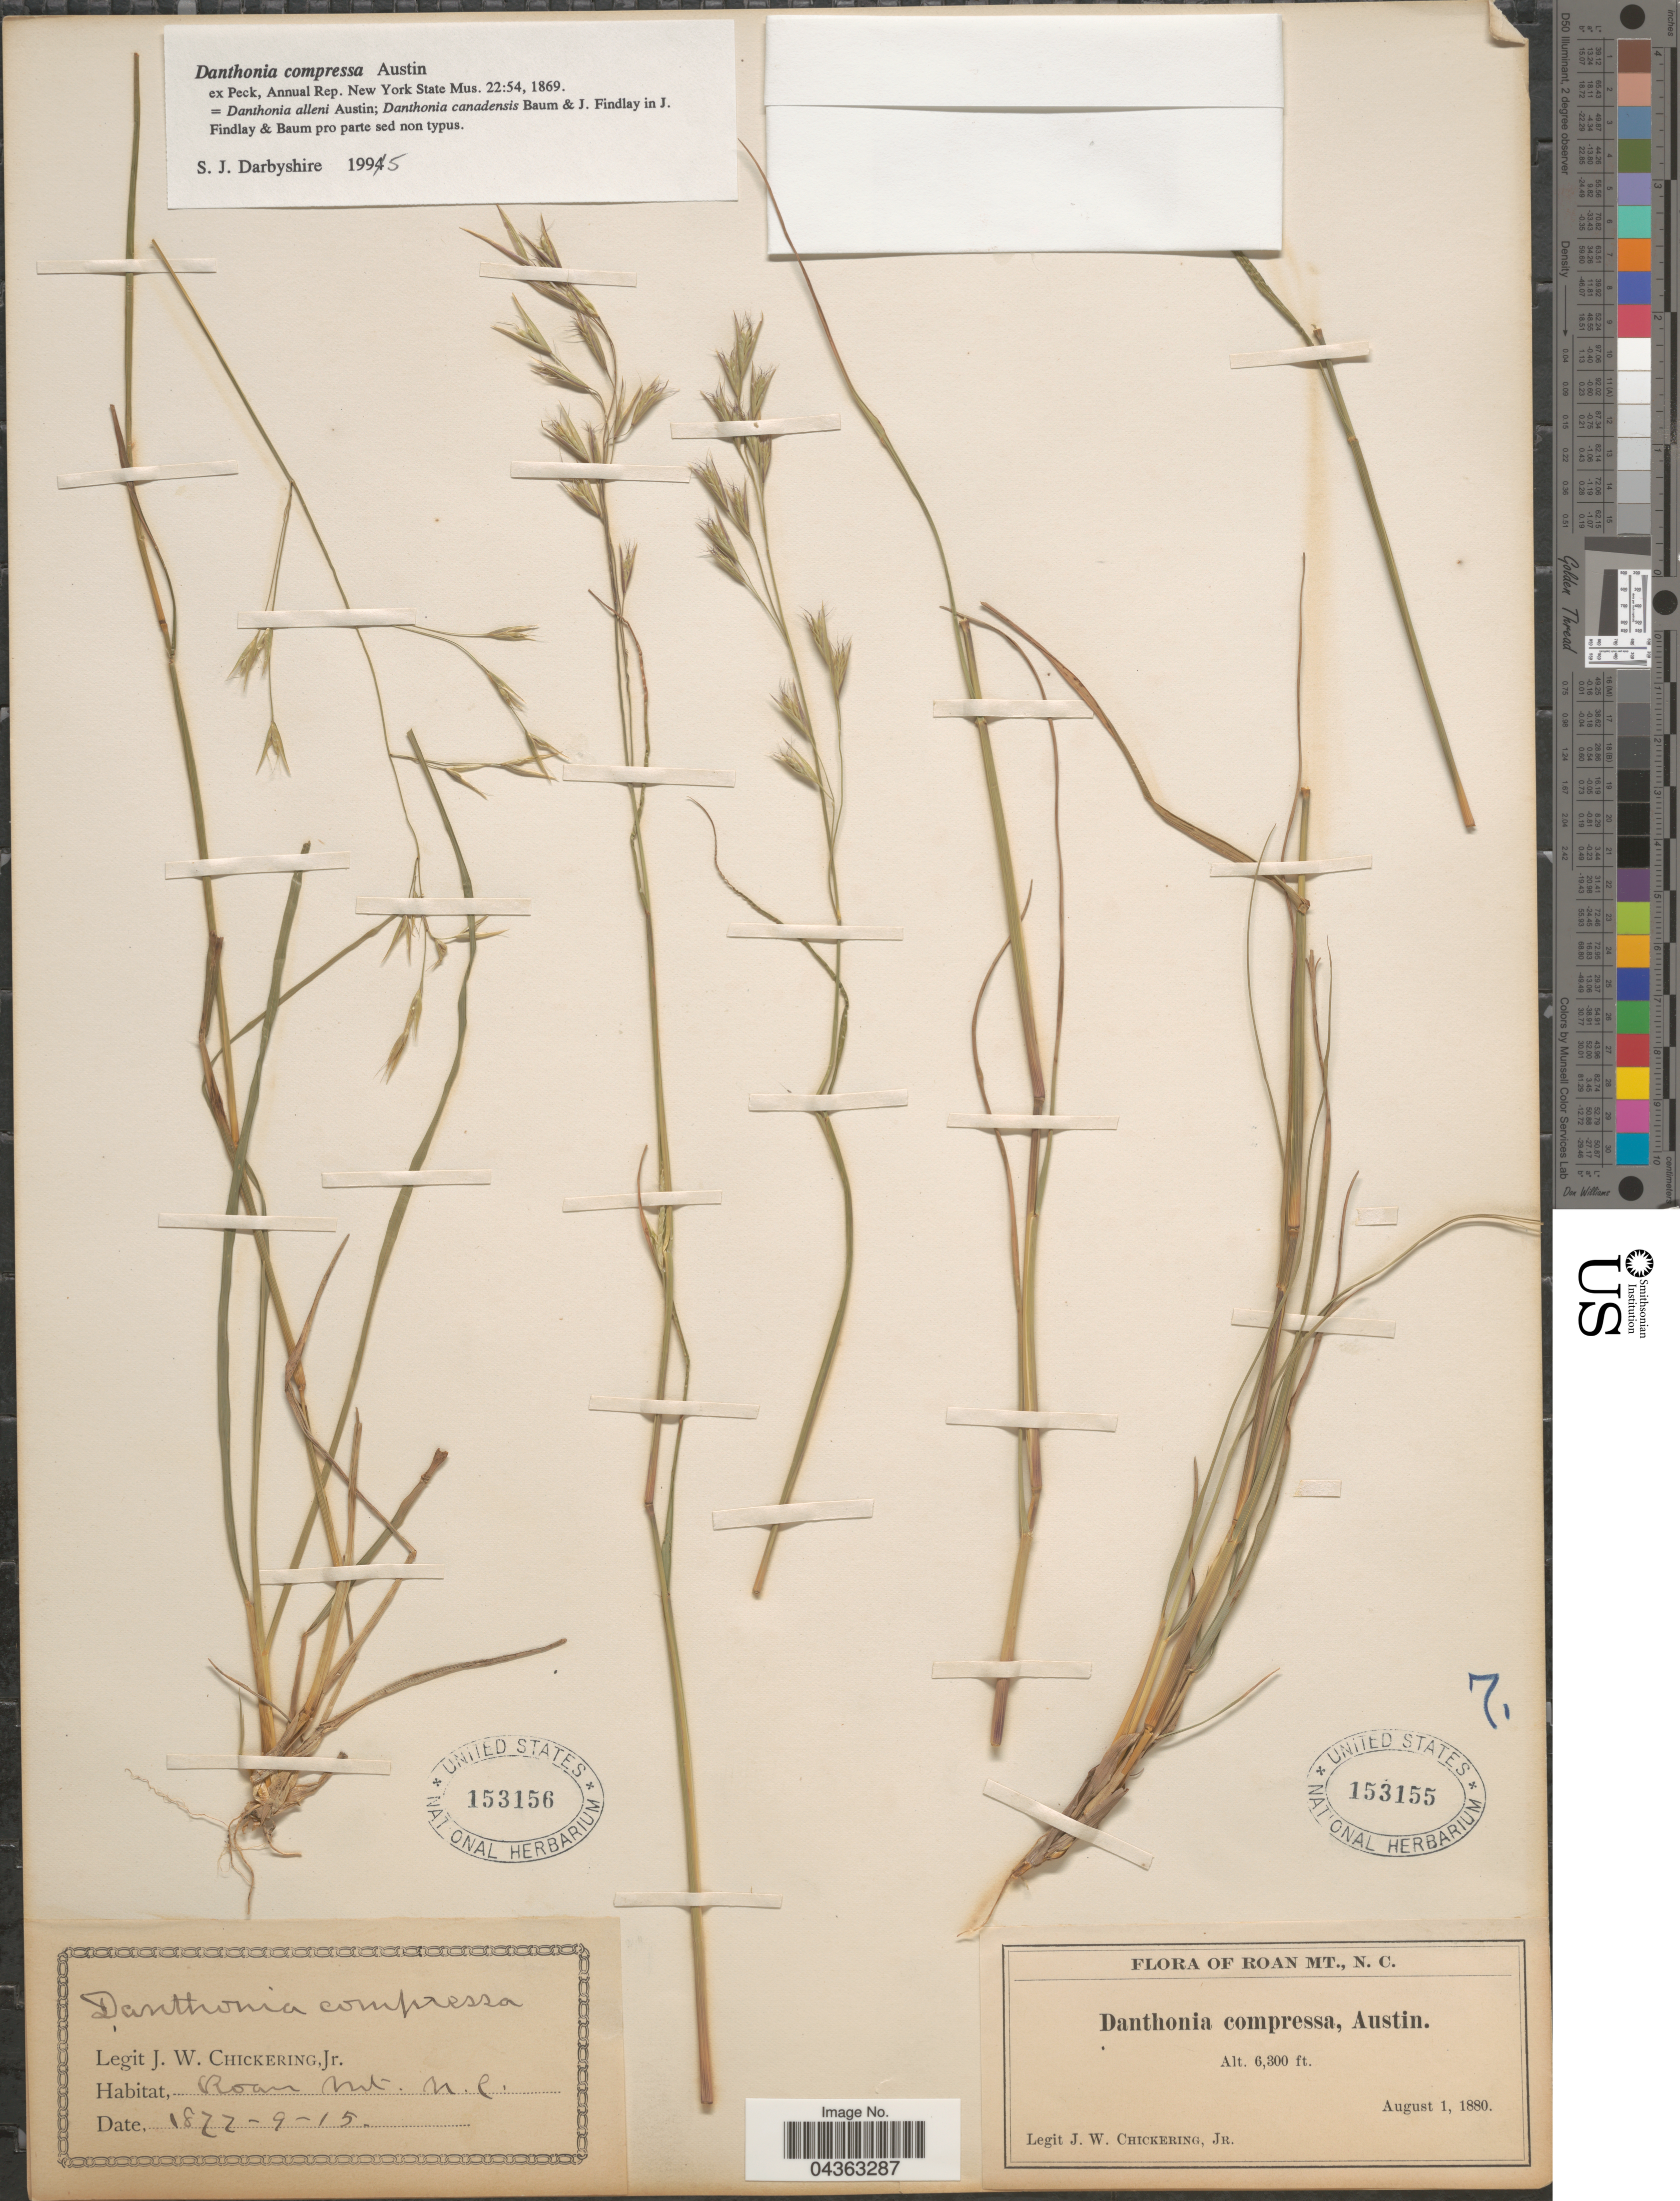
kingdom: Plantae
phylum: Tracheophyta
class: Liliopsida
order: Poales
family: Poaceae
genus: Danthonia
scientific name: Danthonia compressa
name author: Austin in F. Peck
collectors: J. W. Chickering Jr.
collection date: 1877-09-15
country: United States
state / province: North Carolina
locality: Roan Mt.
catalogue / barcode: US 153156-2